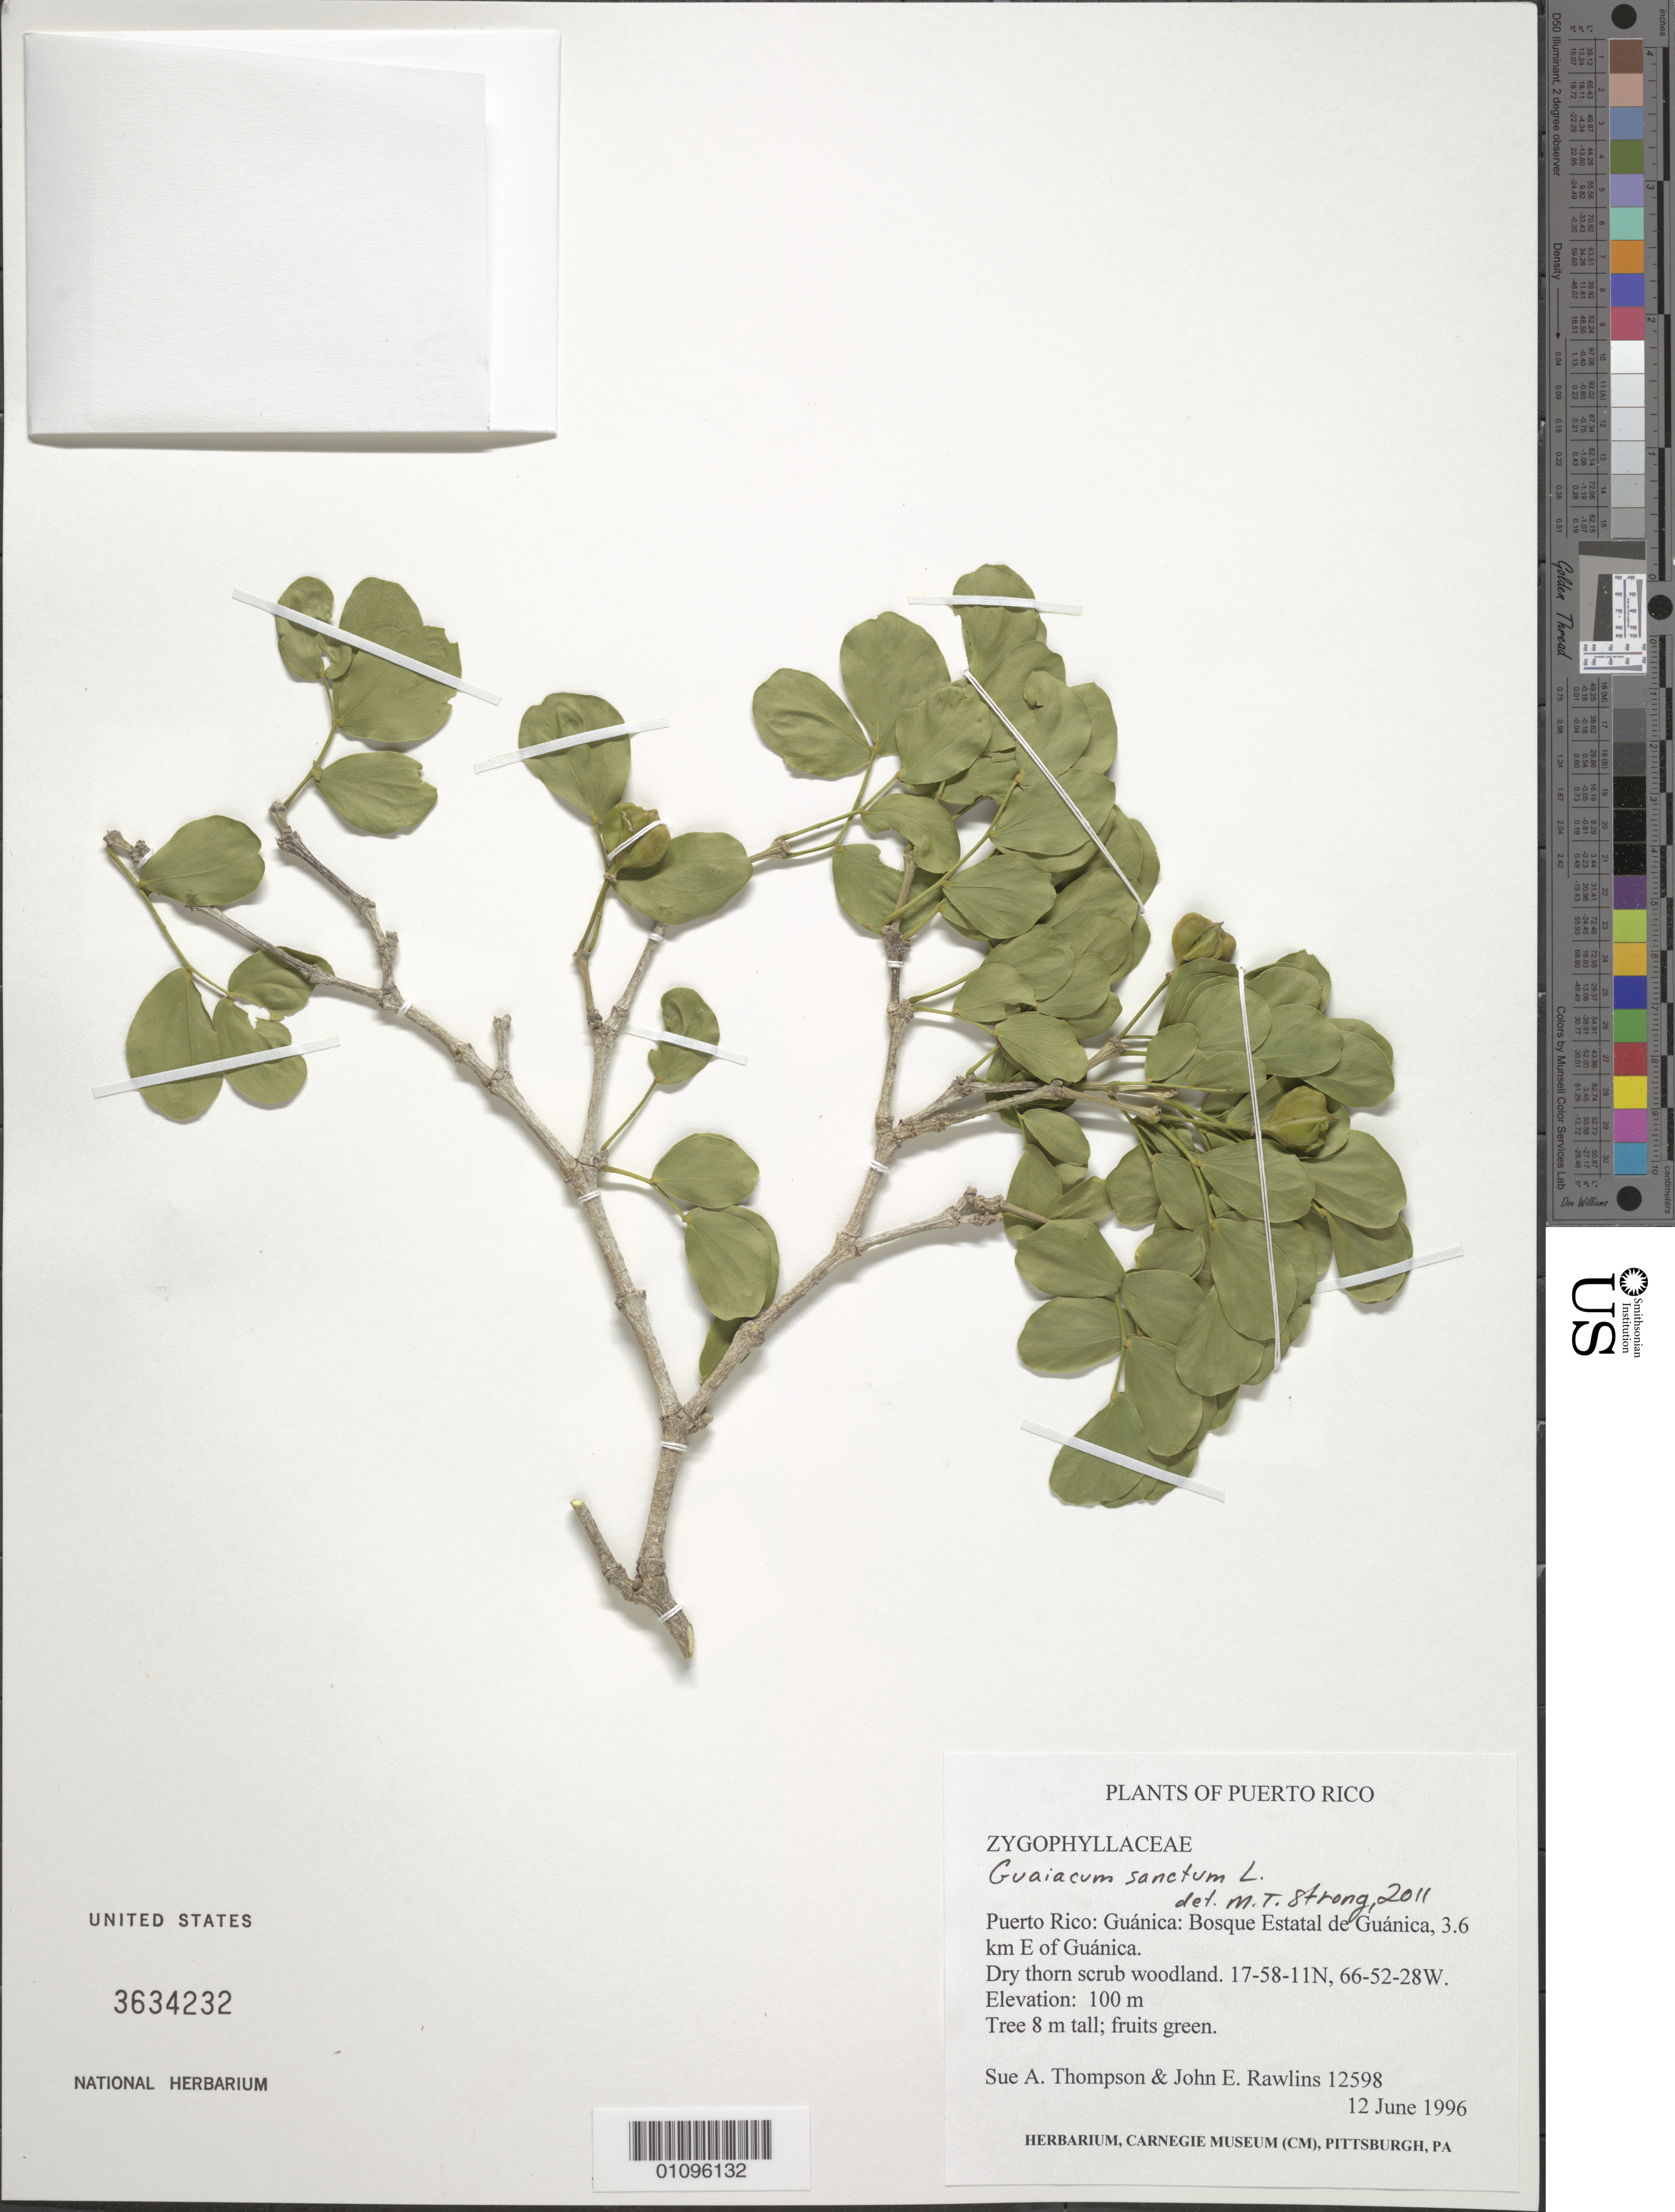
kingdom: Plantae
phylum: Tracheophyta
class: Magnoliopsida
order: Zygophyllales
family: Zygophyllaceae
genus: Guaiacum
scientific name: Guaiacum sanctum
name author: L.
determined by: Strong, M. T., (US), Smithsonian Institution - National Museum of Natural History (UNITED STATES)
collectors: S. A. Thompson & J. Rawlins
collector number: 12598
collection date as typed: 12 Jun 1996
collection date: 1996-06-12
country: Puerto Rico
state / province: Guánica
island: Puerto Rico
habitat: Dry thorn scrub woodland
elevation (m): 100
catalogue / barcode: US 3634232